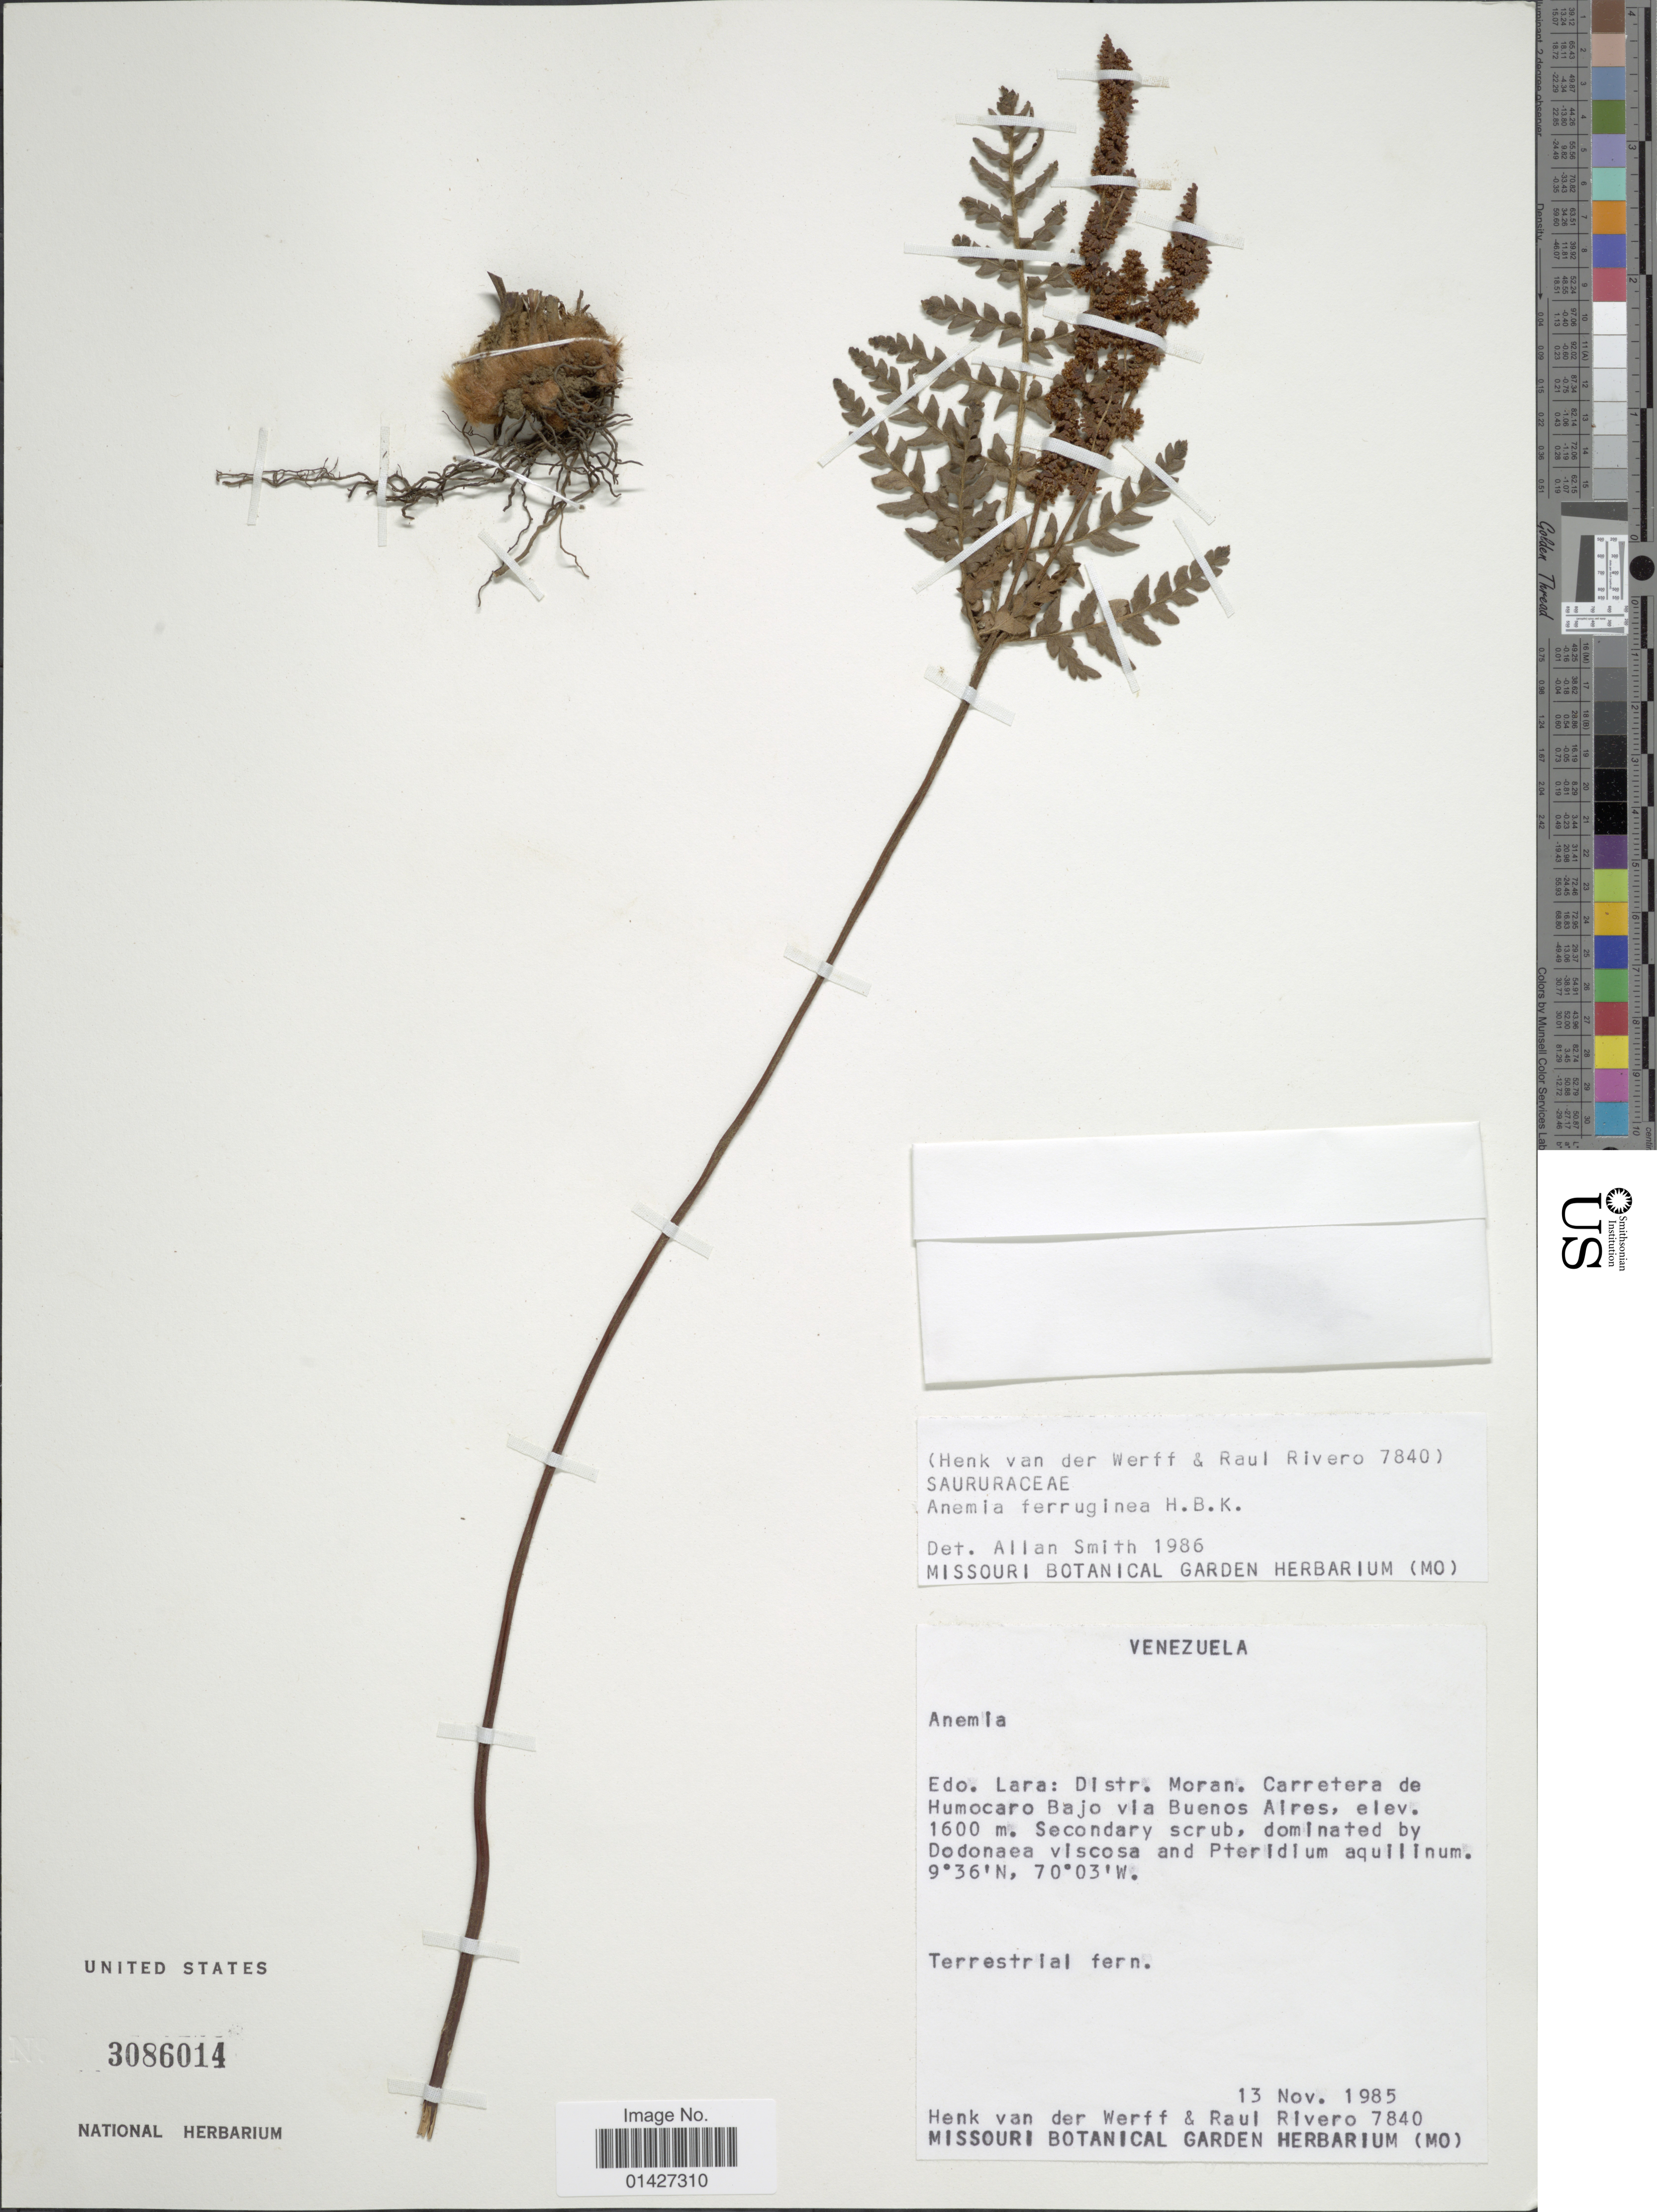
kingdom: Plantae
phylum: Tracheophyta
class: Polypodiopsida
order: Schizaeales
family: Anemiaceae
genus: Anemia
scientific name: Anemia ferruginea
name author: Kunth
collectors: H. van der Werff & R. Rivero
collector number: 7840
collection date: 1985-11-13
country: Venezuela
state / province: Lara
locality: Edo. Lara: Distr. Moran. Carretera de Humocaro Bajo via Buenos Aires. Secondary scrub. Terrestrial fern.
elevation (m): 1600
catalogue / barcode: US 3086014